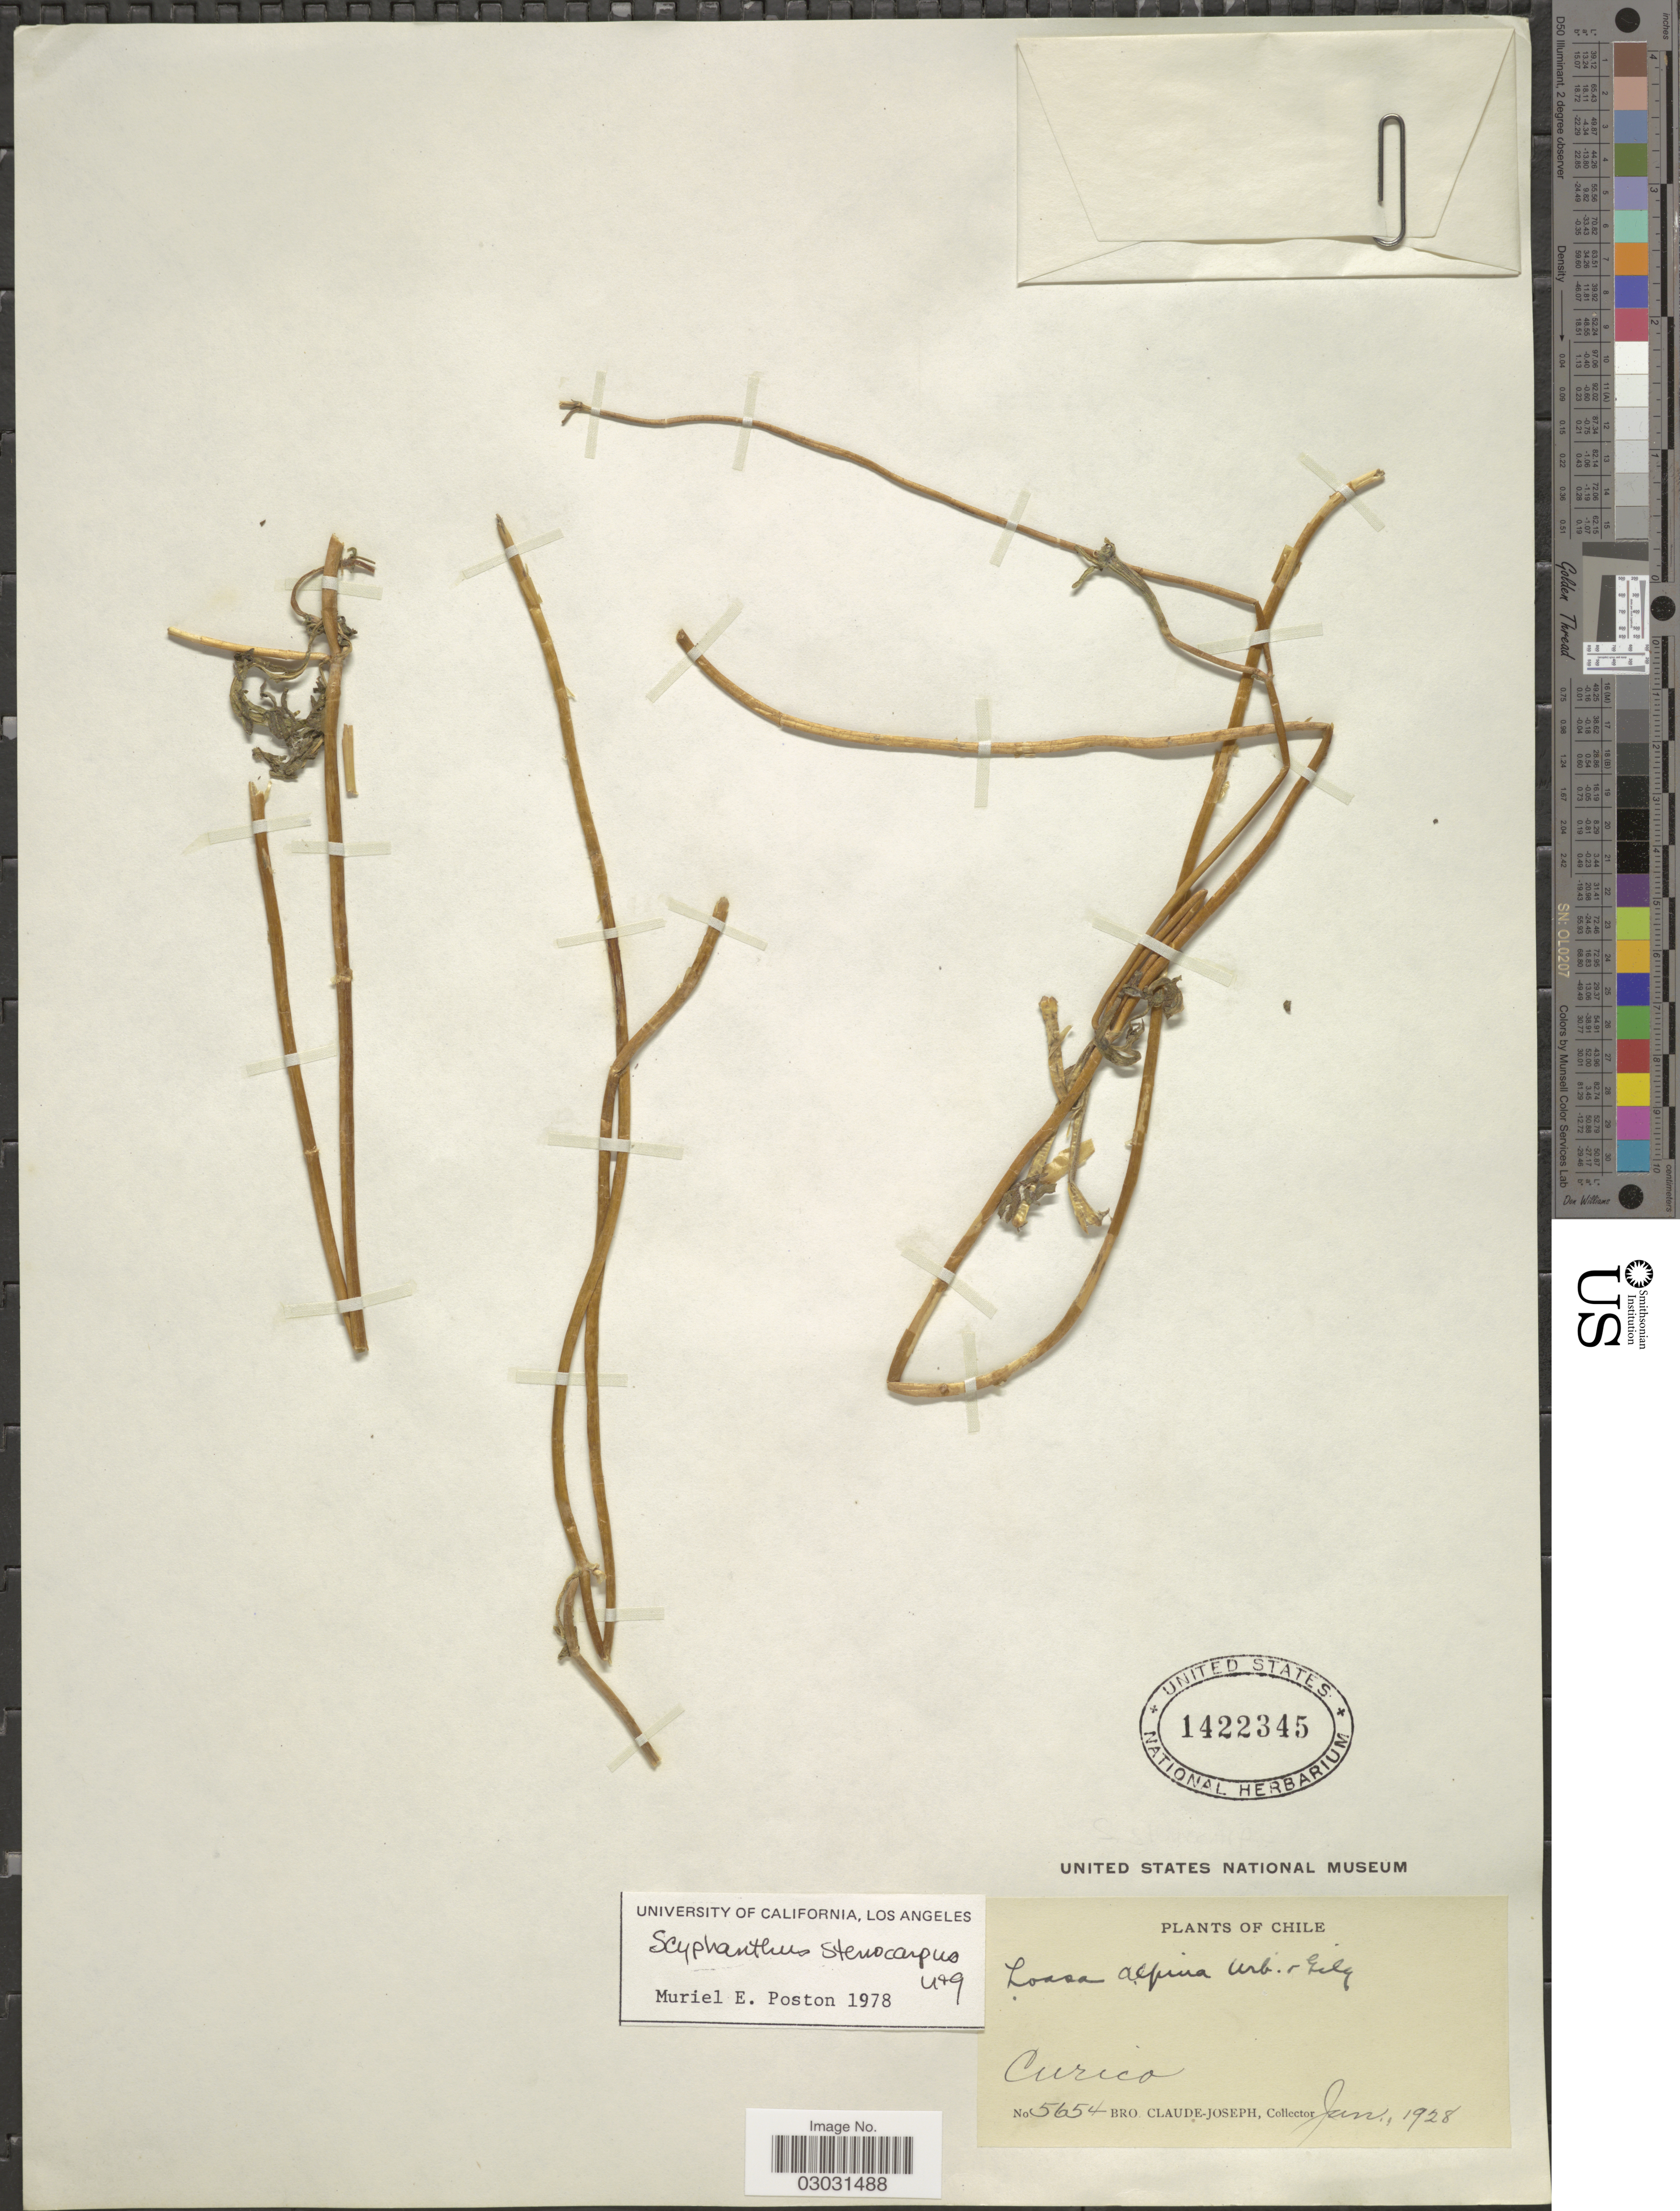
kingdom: Plantae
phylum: Tracheophyta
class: Magnoliopsida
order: Cornales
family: Loasaceae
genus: Scyphanthus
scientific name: Scyphanthus stenocarpus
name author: (Poepp.) Urb. & Gilg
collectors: Bro. Claude-Joseph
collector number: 5654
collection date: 1928-01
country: Chile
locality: Curico.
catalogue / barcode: US 1422345